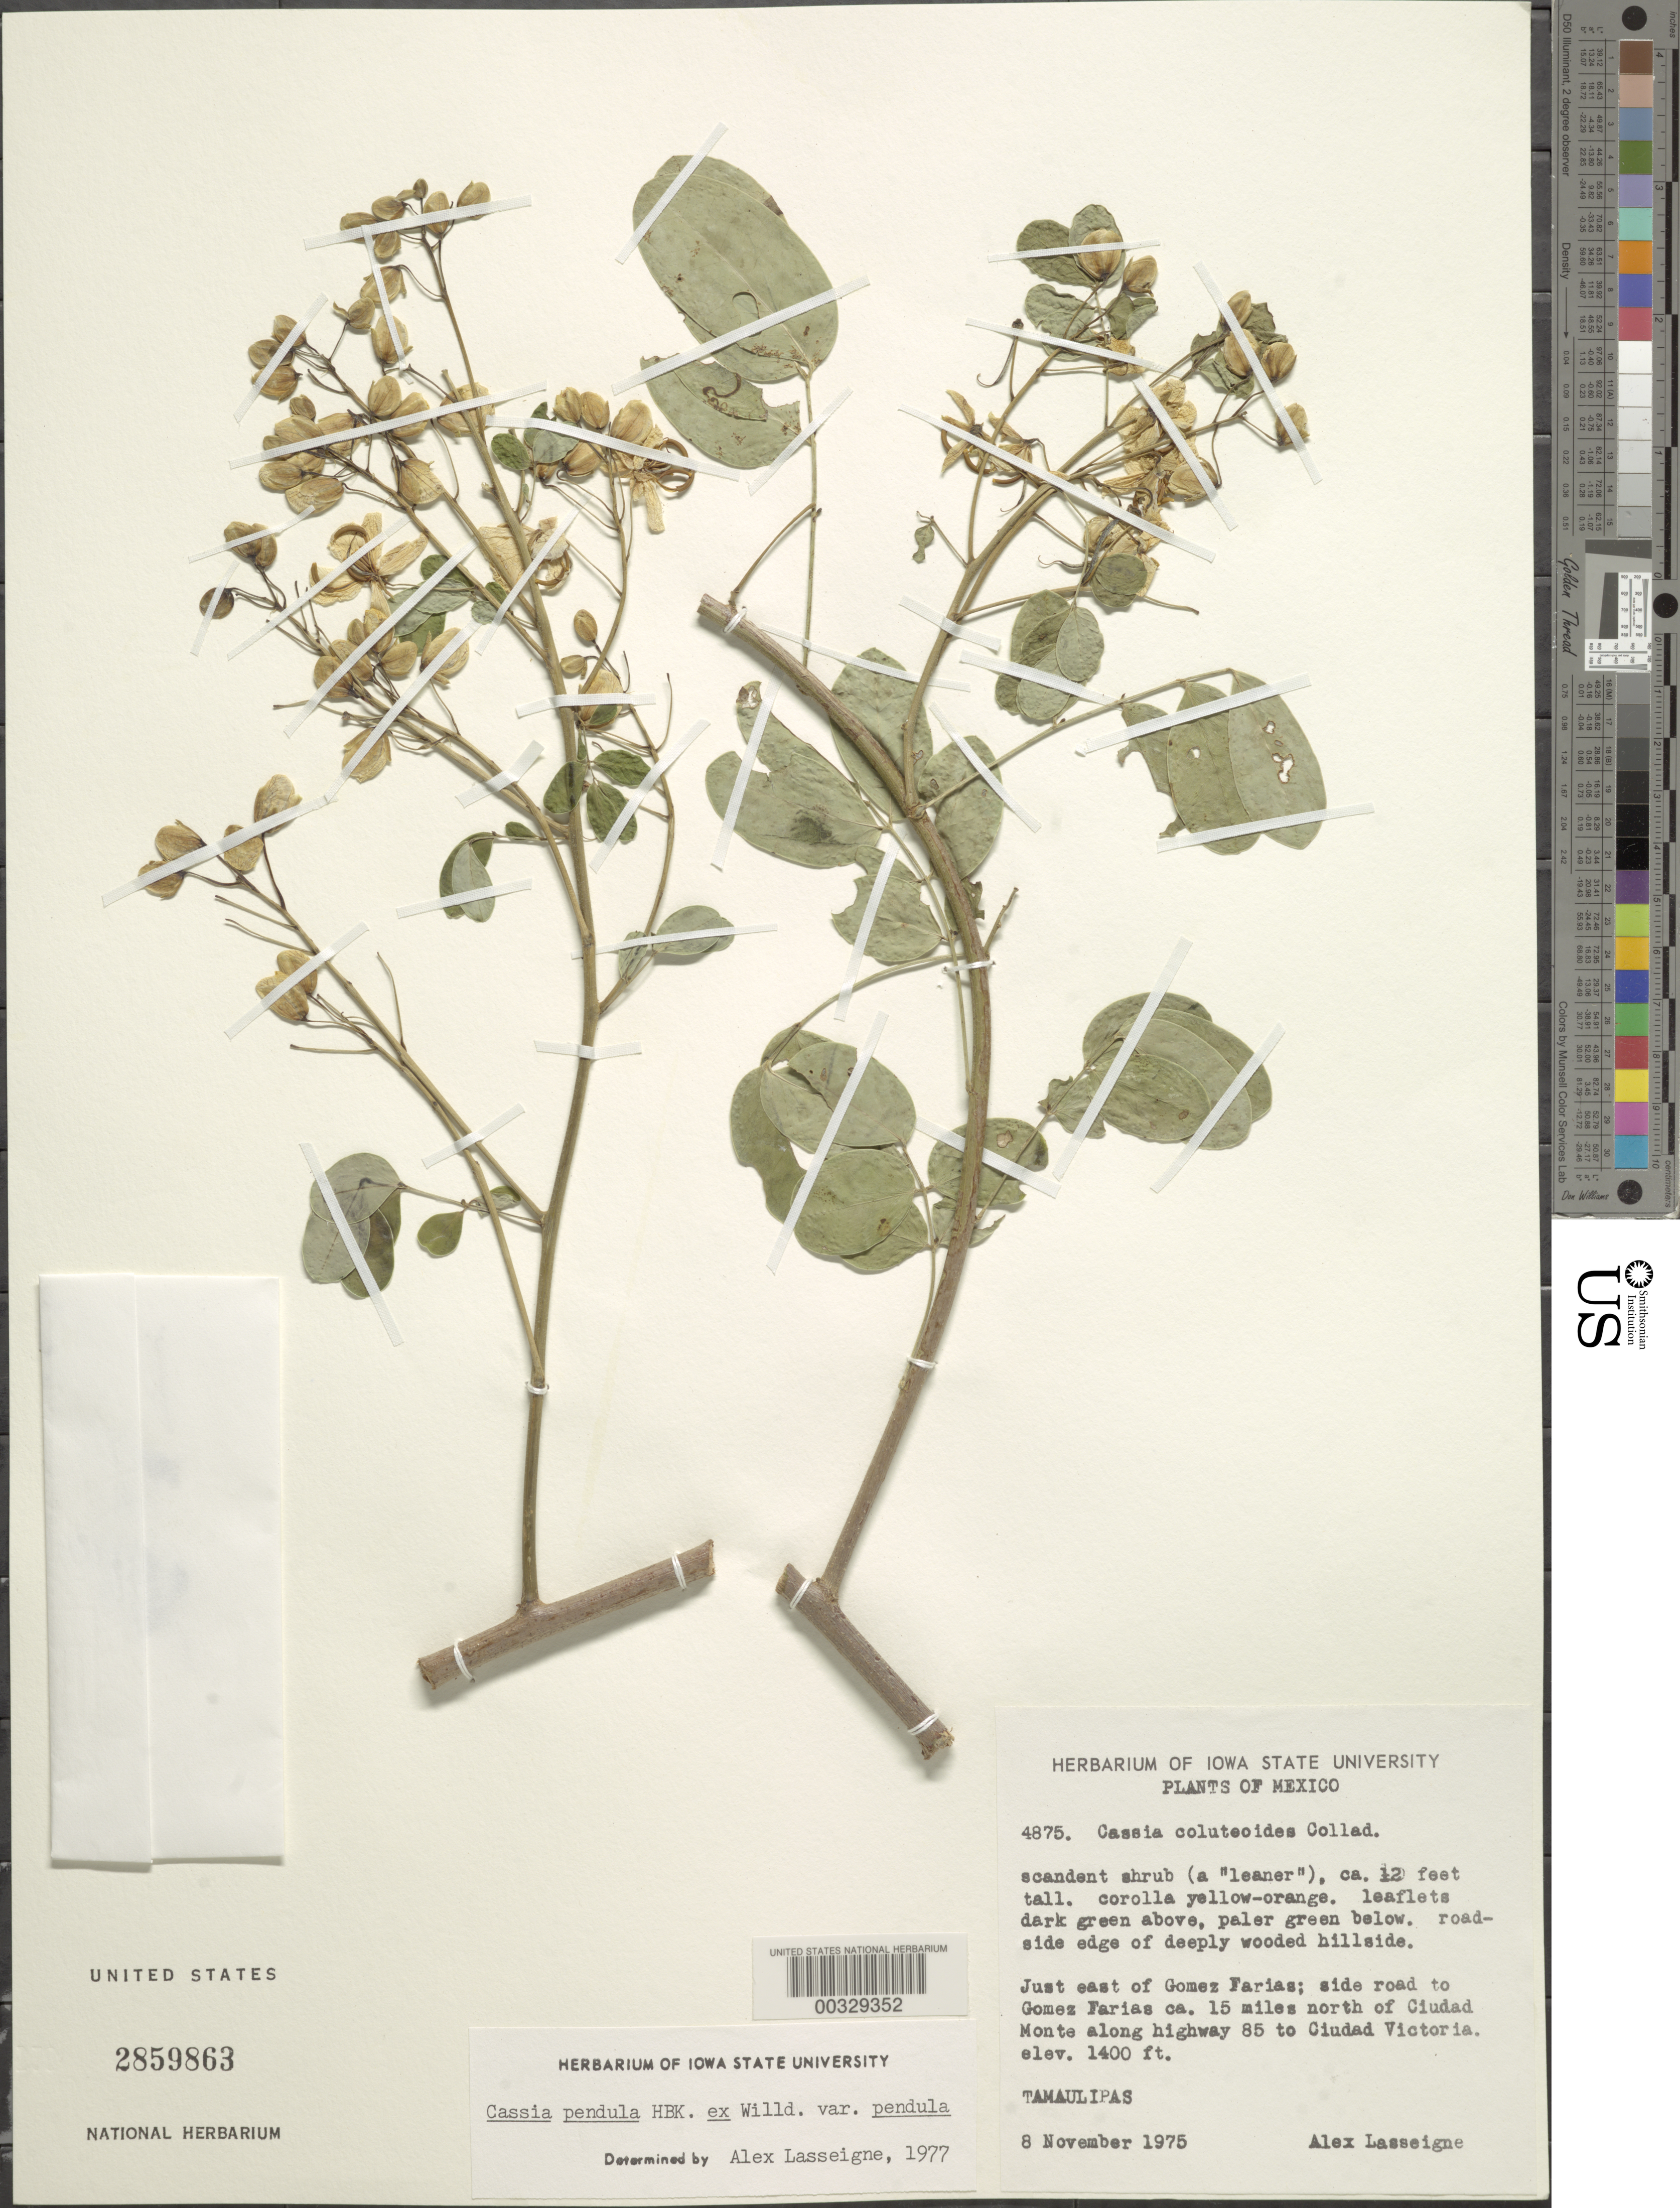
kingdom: Plantae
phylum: Tracheophyta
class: Magnoliopsida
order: Fabales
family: Fabaceae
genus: Senna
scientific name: Senna pendula var. pendula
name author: (Humb. & Bonpl. ex Willd.) H.S. Irwin & Barneby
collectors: A. Lasseigne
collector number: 4875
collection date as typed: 08 Nov 1975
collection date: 1975-11-08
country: Mexico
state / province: Tamaulipas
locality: Just E of Gomez Farias; side road to gomez farias ca 15 mi N of ciudad monte along highway 85 to ciudad Victoria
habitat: Road side edge of deeply wooded hillside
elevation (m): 427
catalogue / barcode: US 2859863